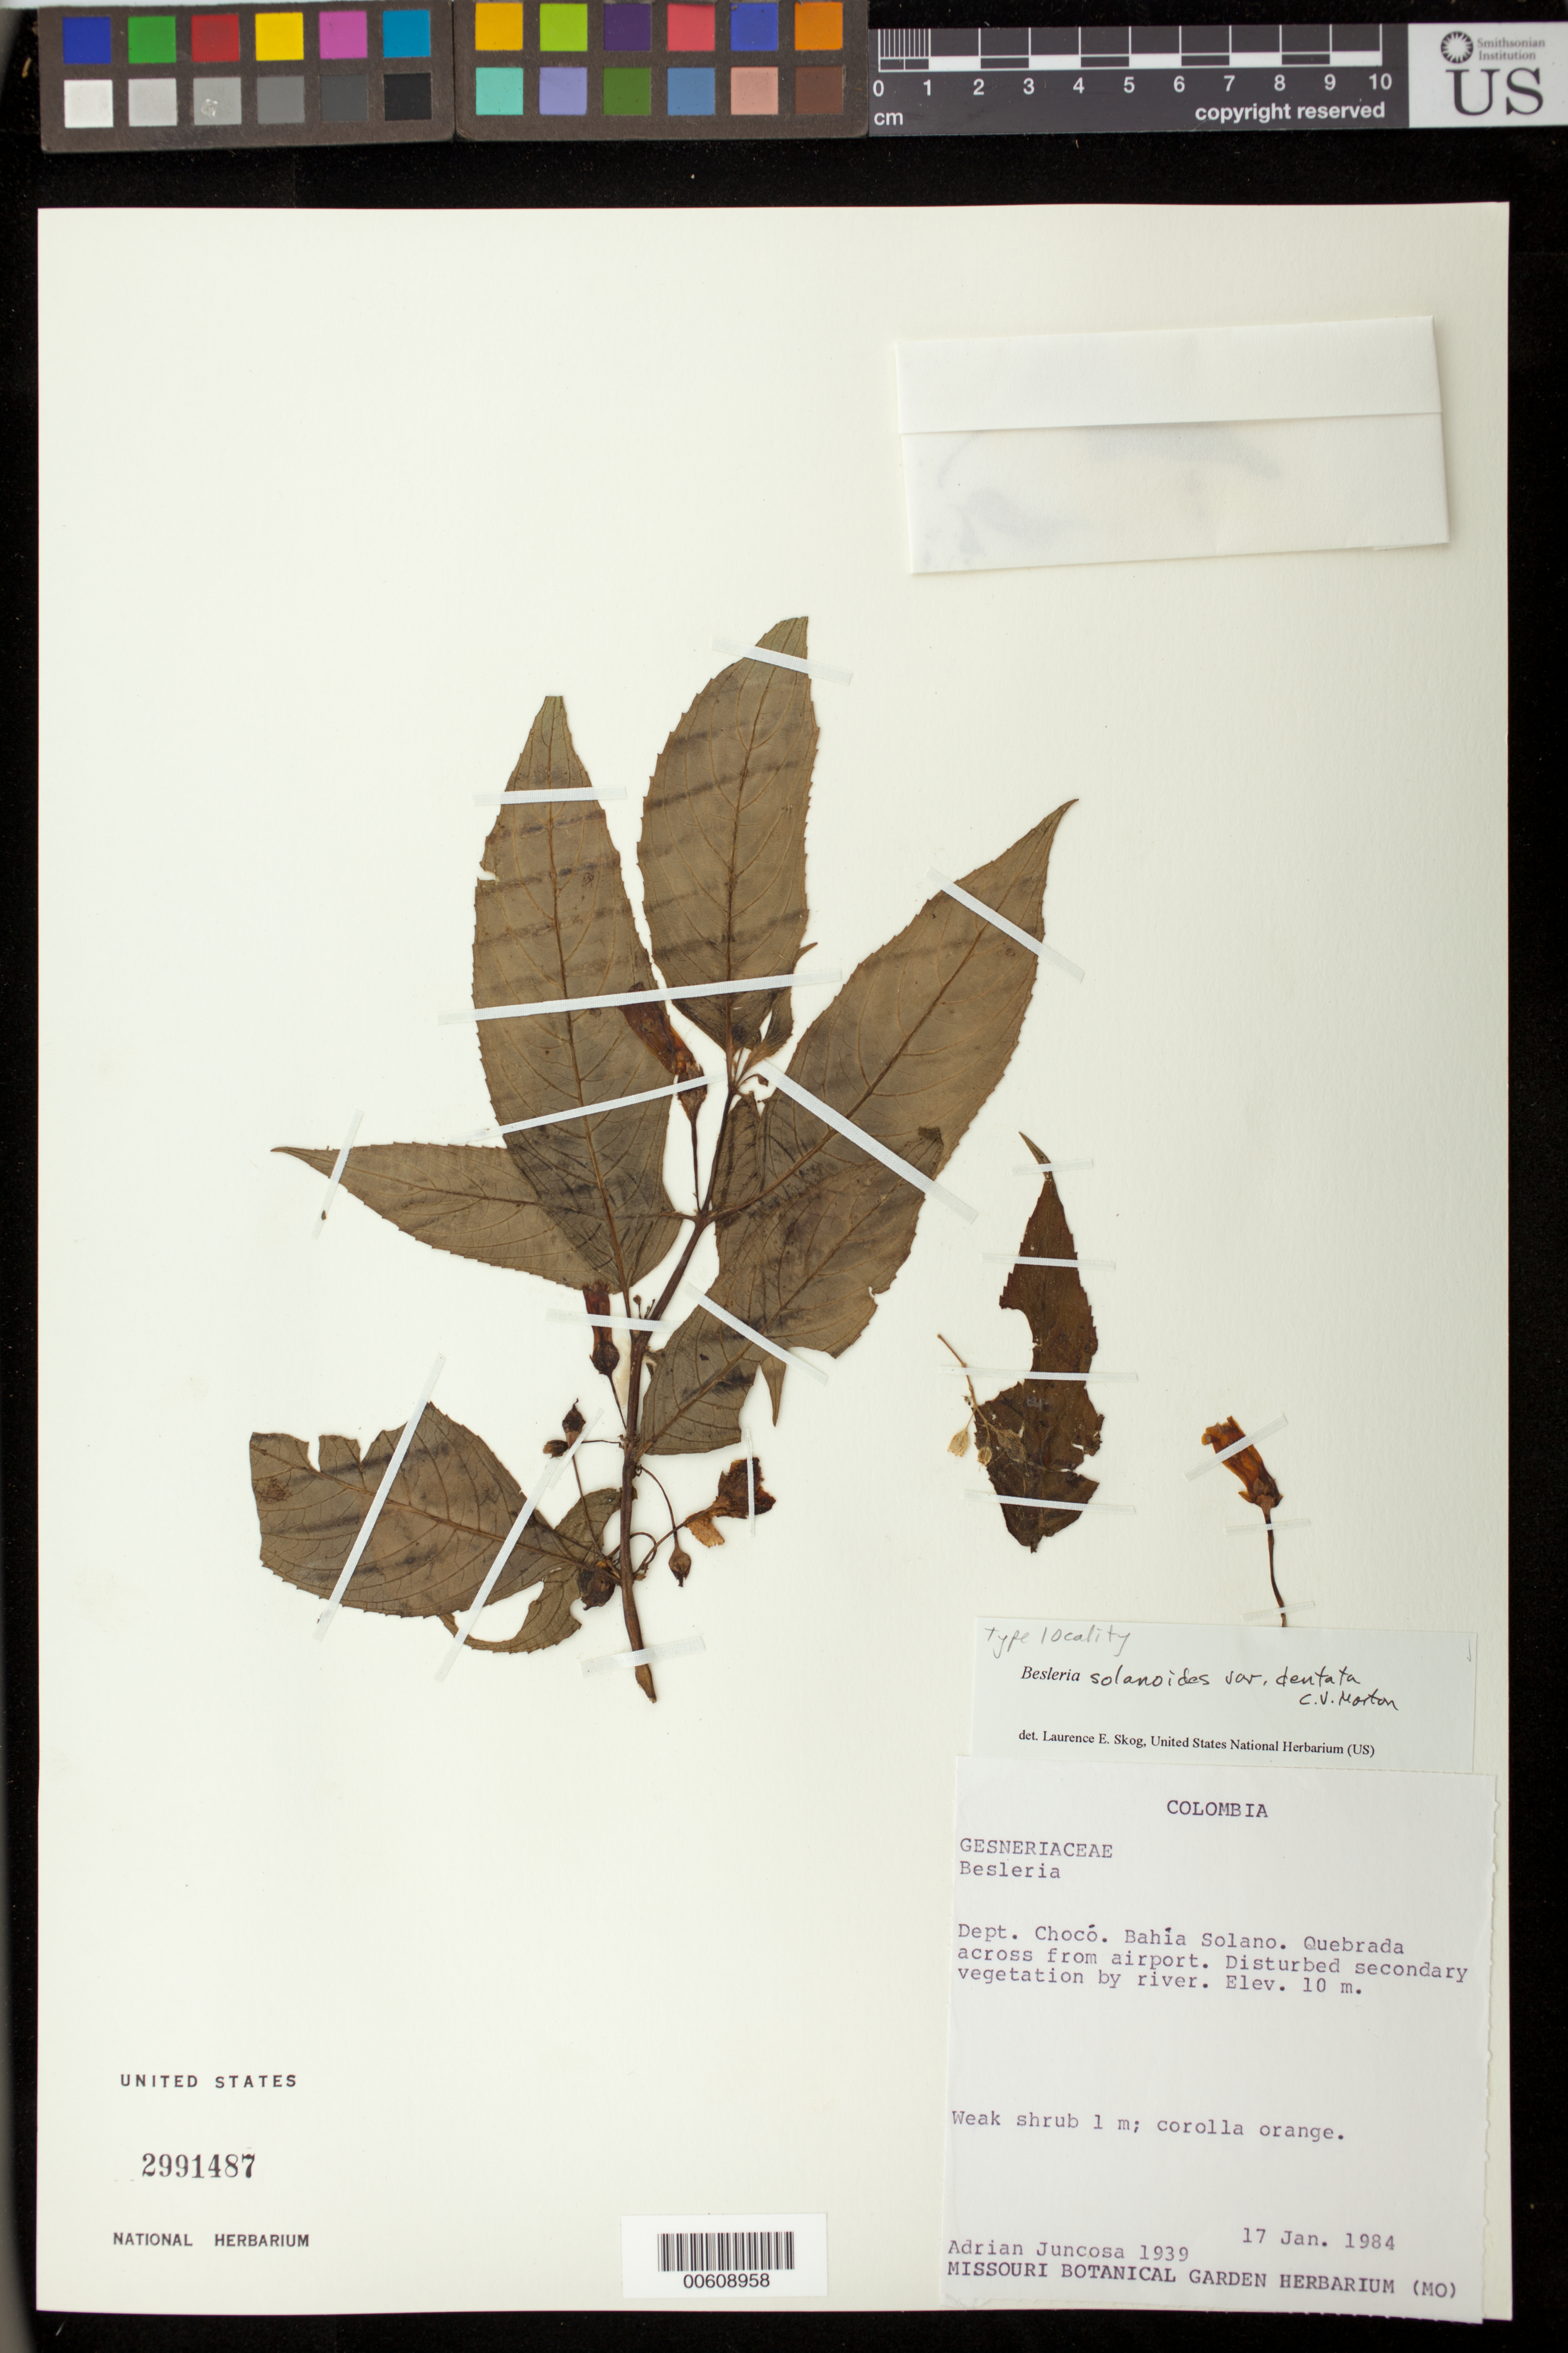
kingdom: Plantae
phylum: Tracheophyta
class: Magnoliopsida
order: Lamiales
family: Gesneriaceae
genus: Besleria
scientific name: Besleria solanoides var. dentata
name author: C.V. Morton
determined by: Skog, Laurence E.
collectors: A. Juncosa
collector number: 1939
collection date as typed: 17 Jan 1984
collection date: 1984-01-17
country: Colombia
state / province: Chocó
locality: Bahía Solano, Quebrada across from airport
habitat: Disturbed secondary vegetation by river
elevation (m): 10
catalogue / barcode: US 2991487